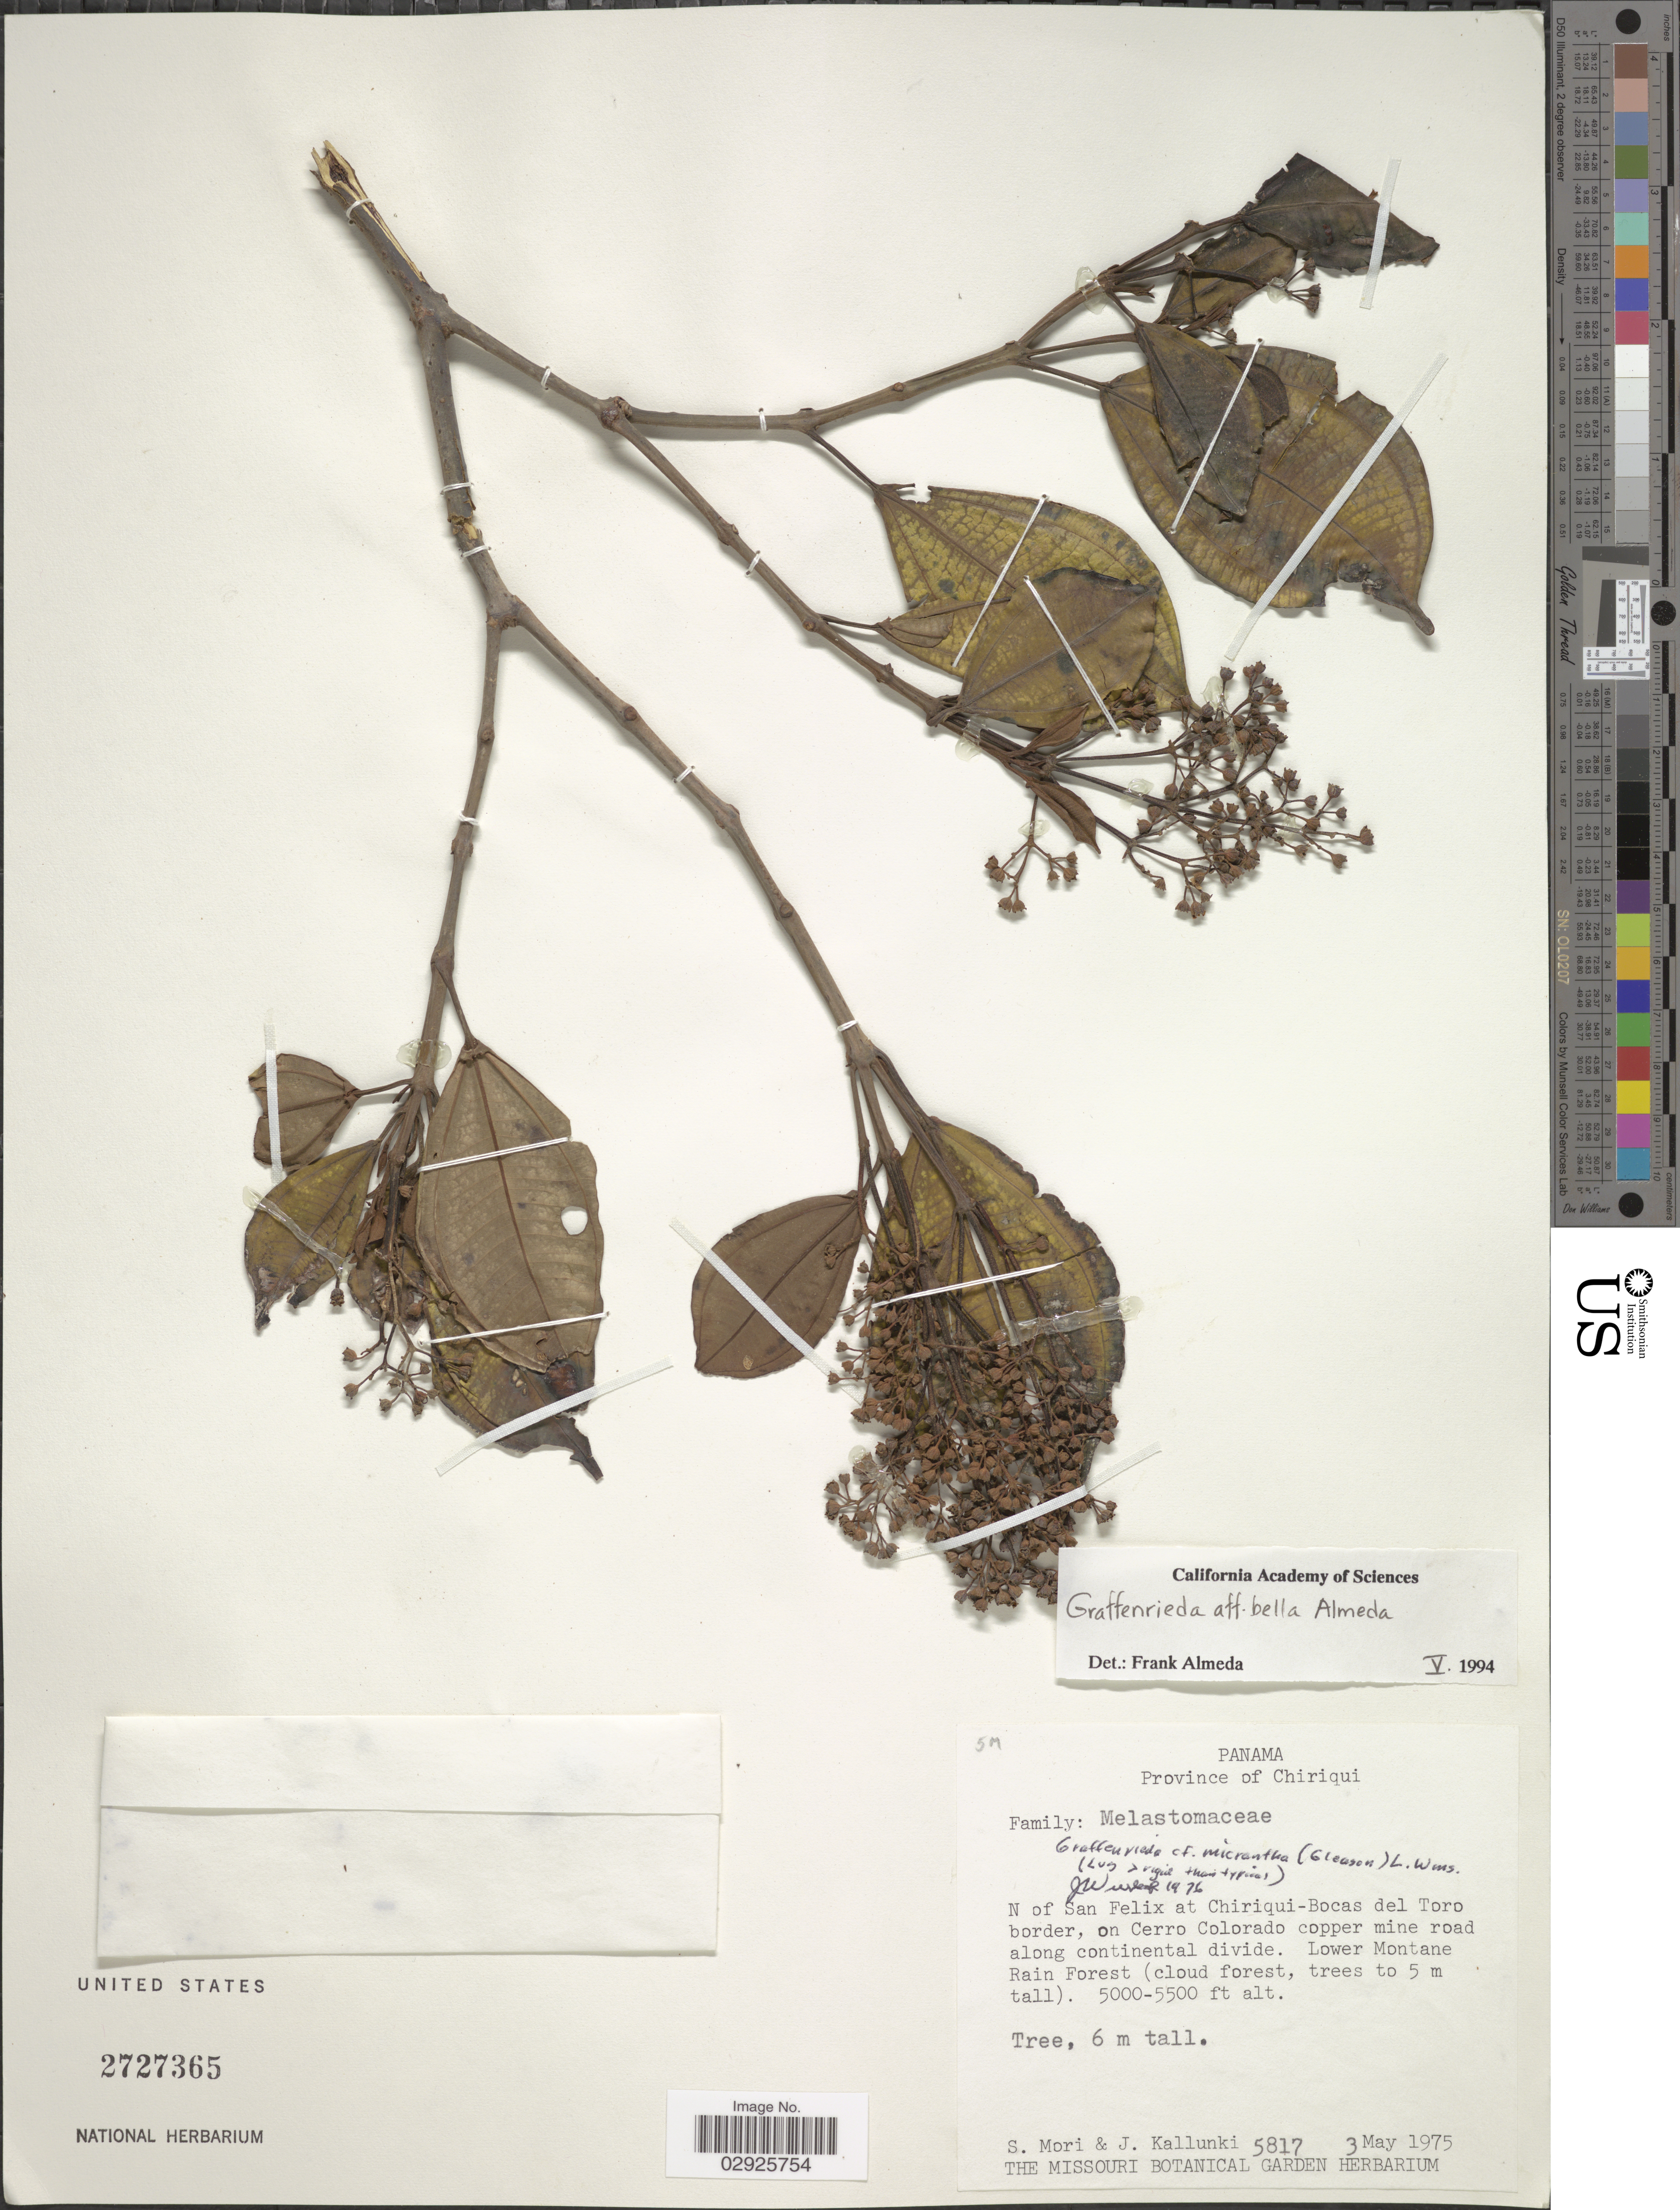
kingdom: Plantae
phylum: Tracheophyta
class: Magnoliopsida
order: Myrtales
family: Melastomataceae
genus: Graffenrieda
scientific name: Graffenrieda bella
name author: Almeda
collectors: S. Mori & J. Kallunki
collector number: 5817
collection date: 1975-05-03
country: Panama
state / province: Chiriqui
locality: N of San Felix at Chiriqui-Bocas del Toro border, on Cerro Colorado copper mine road along continental divide.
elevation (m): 1524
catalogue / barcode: US 2727365